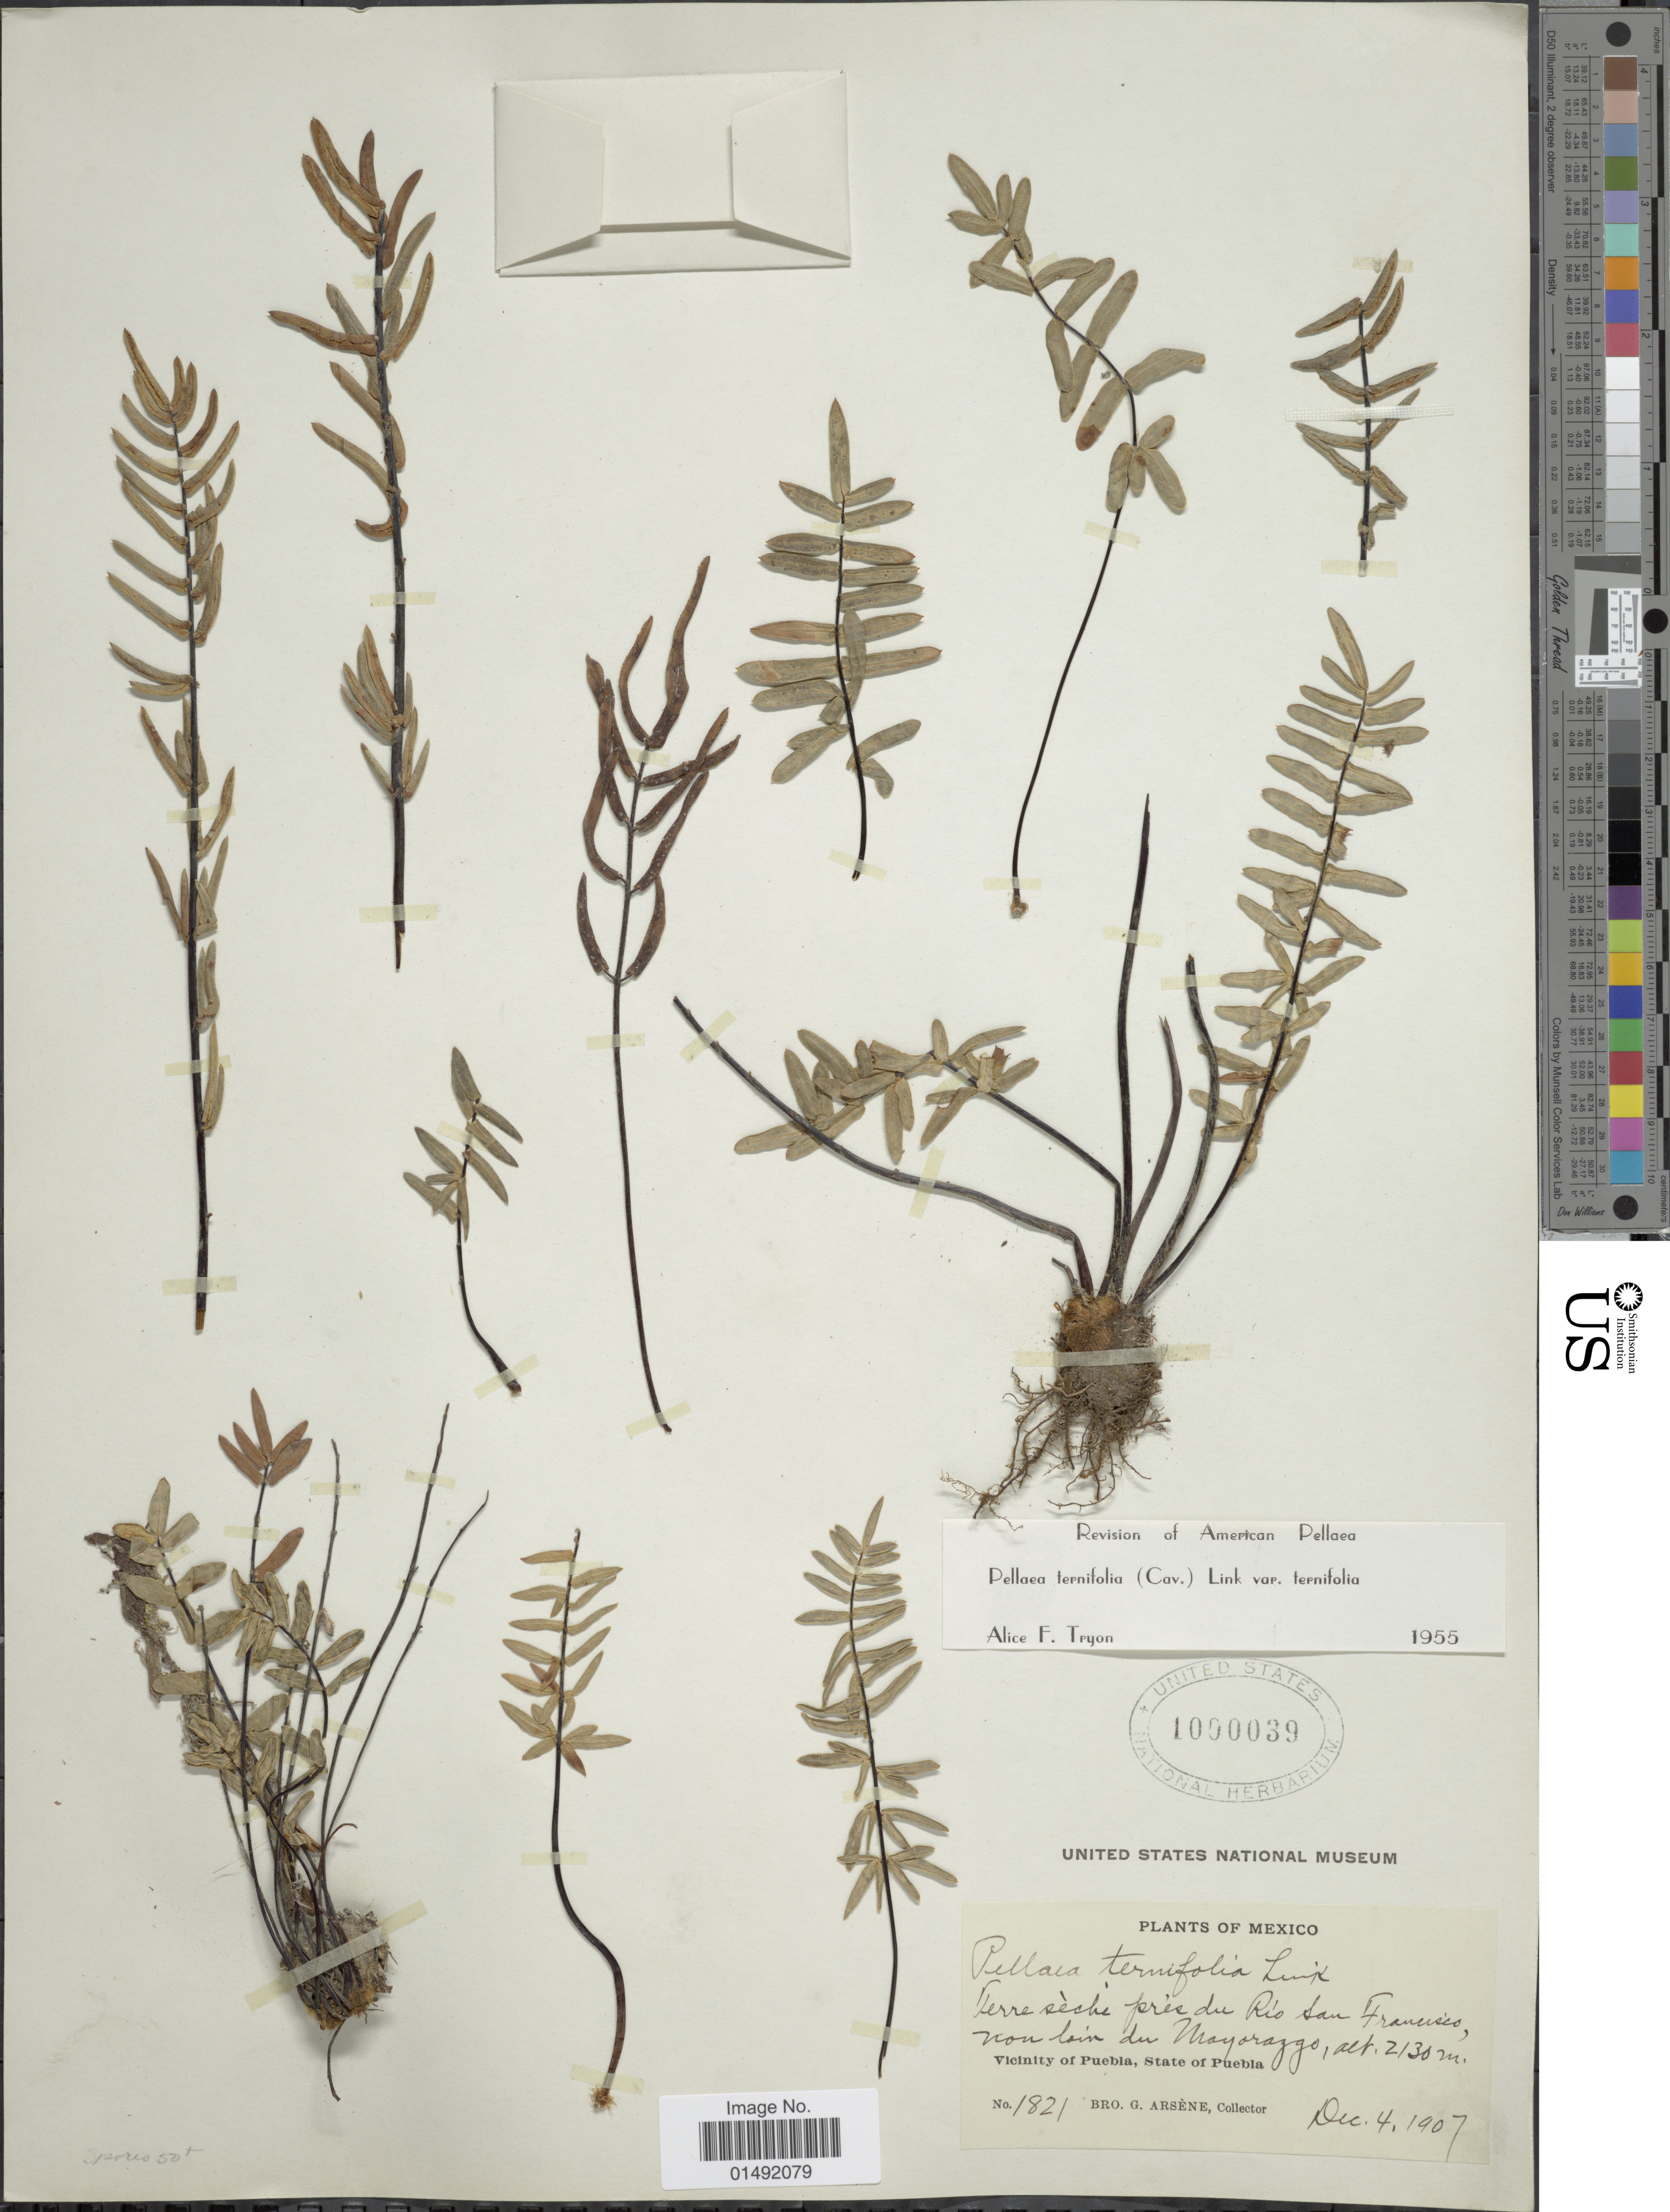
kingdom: Plantae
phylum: Tracheophyta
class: Polypodiopsida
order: Polypodiales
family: Pteridaceae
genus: Pellaea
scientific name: Pellaea ternifolia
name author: (Cav.) Link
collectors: Bro. G. Arsène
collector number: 1821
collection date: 1907-12-04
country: Mexico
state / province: Puebla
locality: Terresèche près du Rio San Francisco, non loin du Mayorazzo, Vicinity of Puebla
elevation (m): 2130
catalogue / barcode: US 1000039